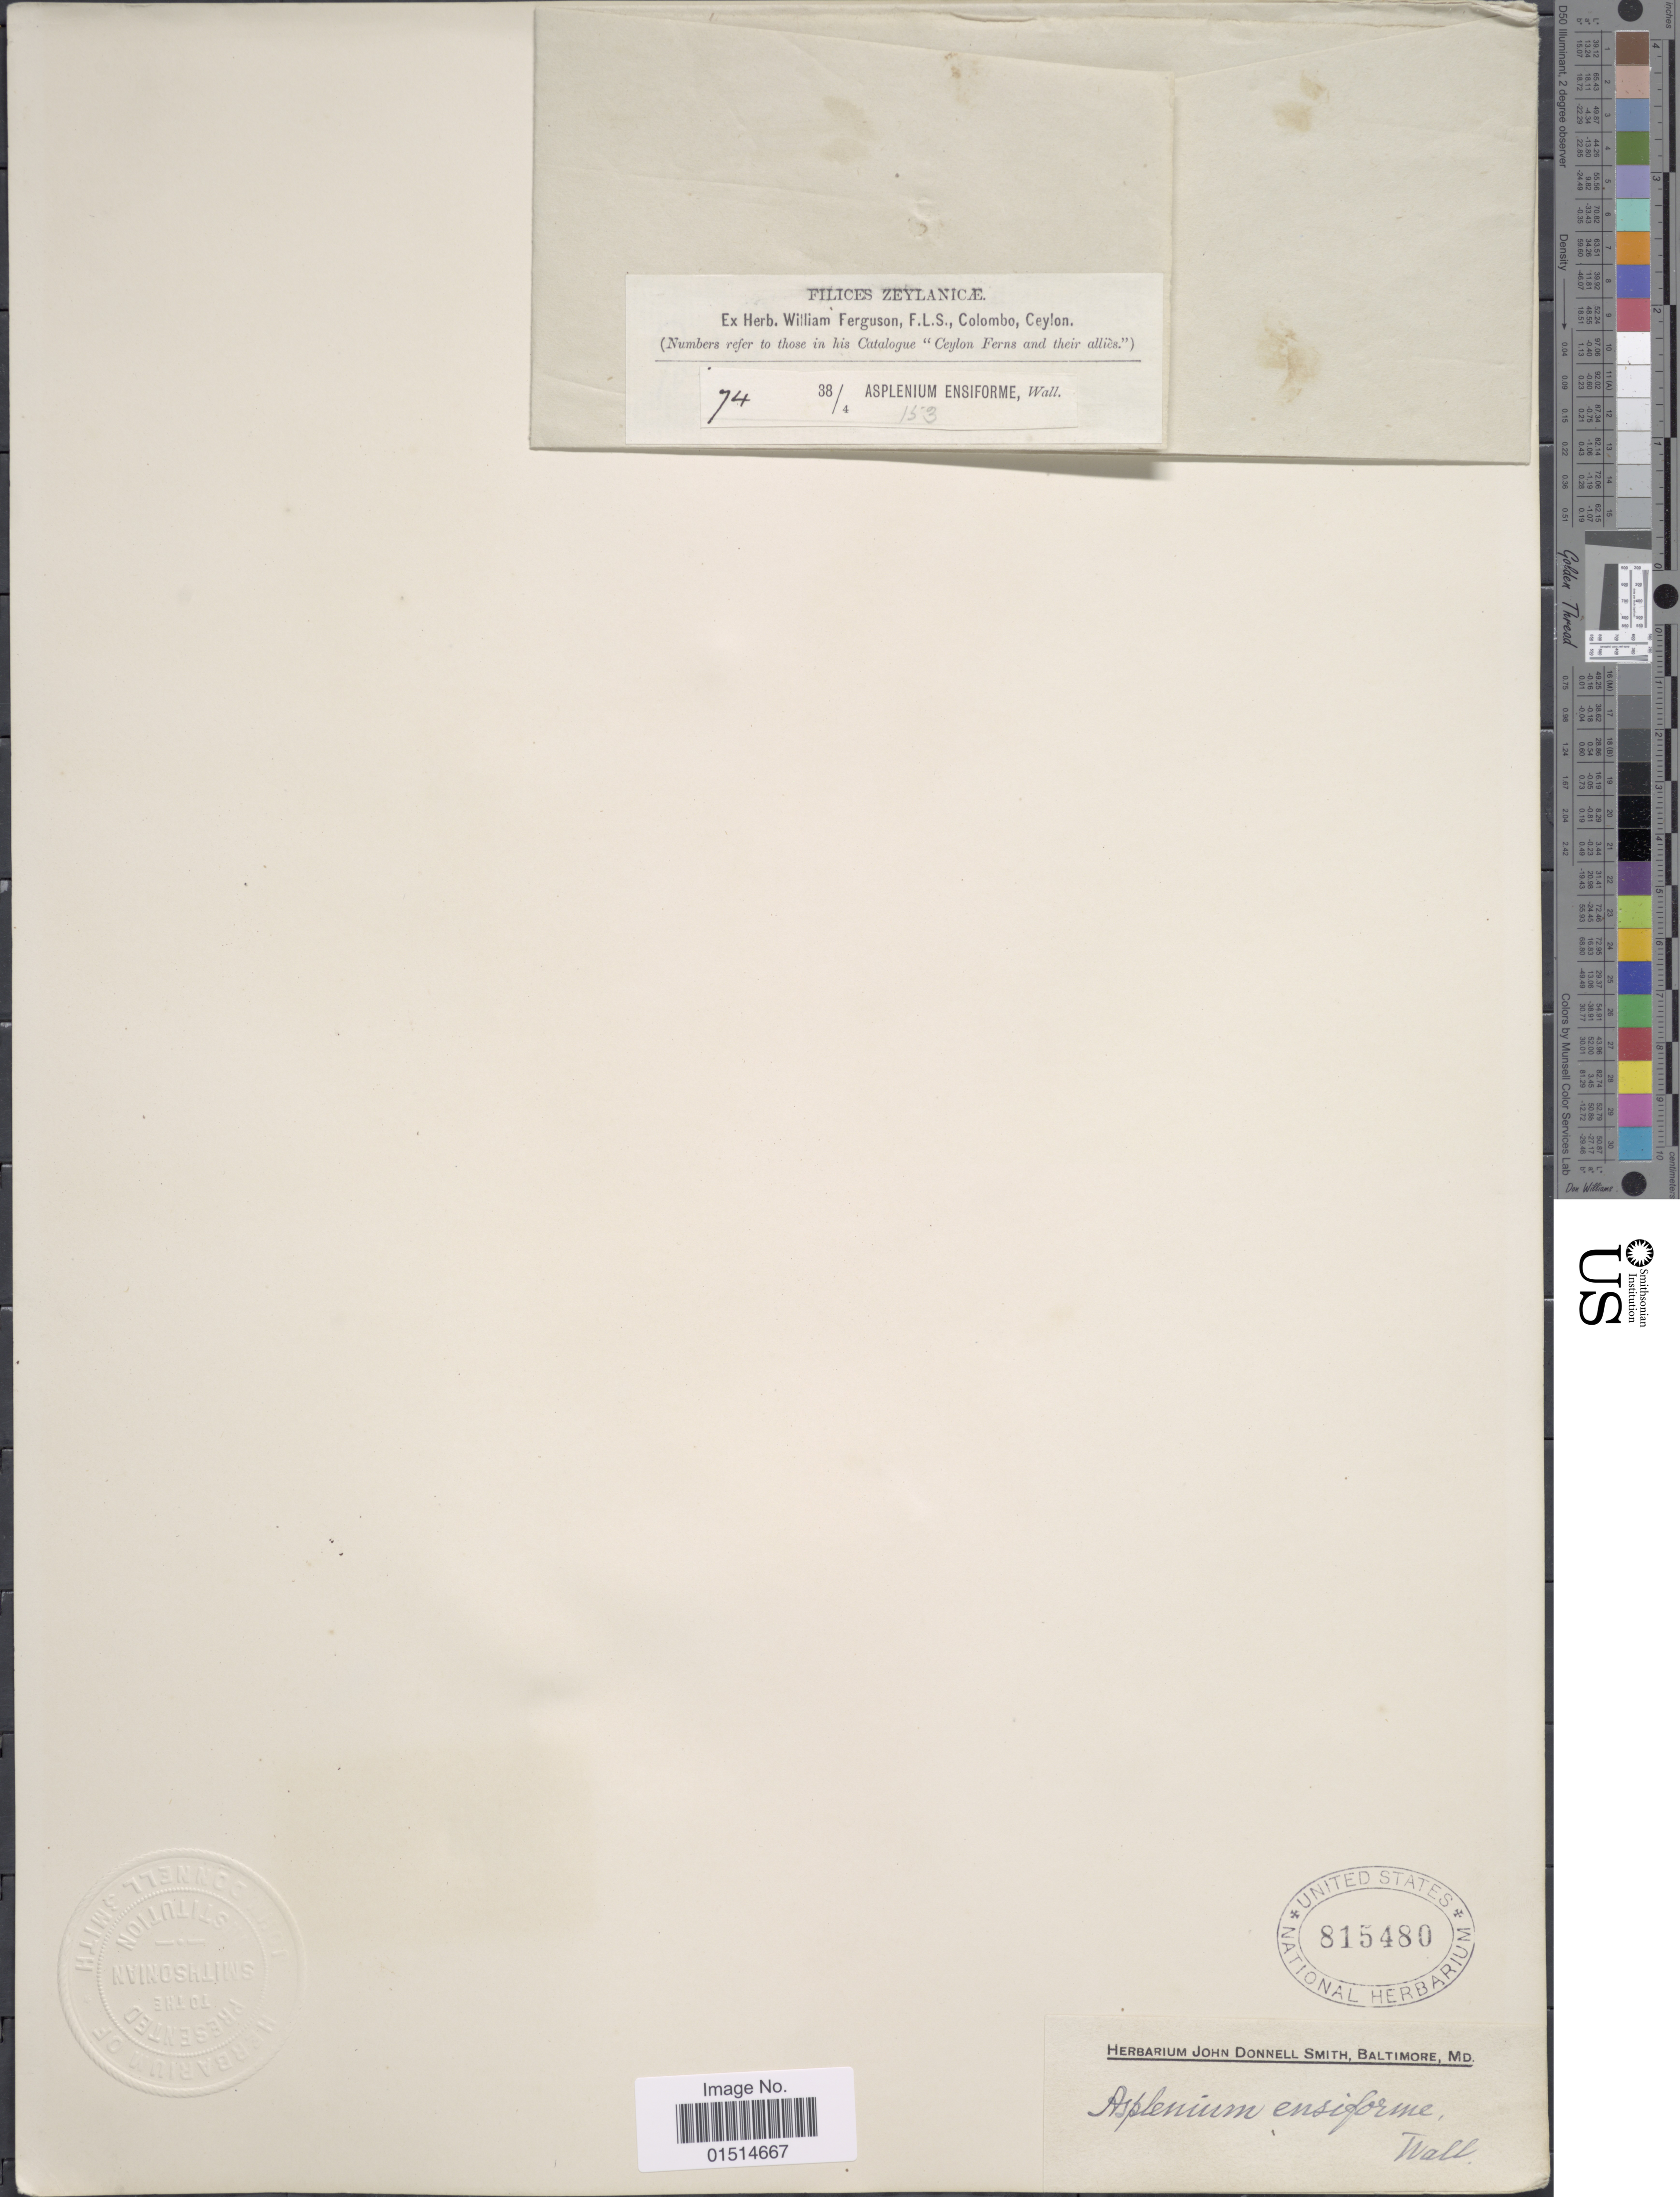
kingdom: Plantae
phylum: Tracheophyta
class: Polypodiopsida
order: Polypodiales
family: Aspleniaceae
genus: Asplenium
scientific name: Asplenium ensiforme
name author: Wall. ex Hook. & Grev.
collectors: ex herb. William Ferguson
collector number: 38/4*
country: Sri Lanka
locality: Zeylanicae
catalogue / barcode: US 815480